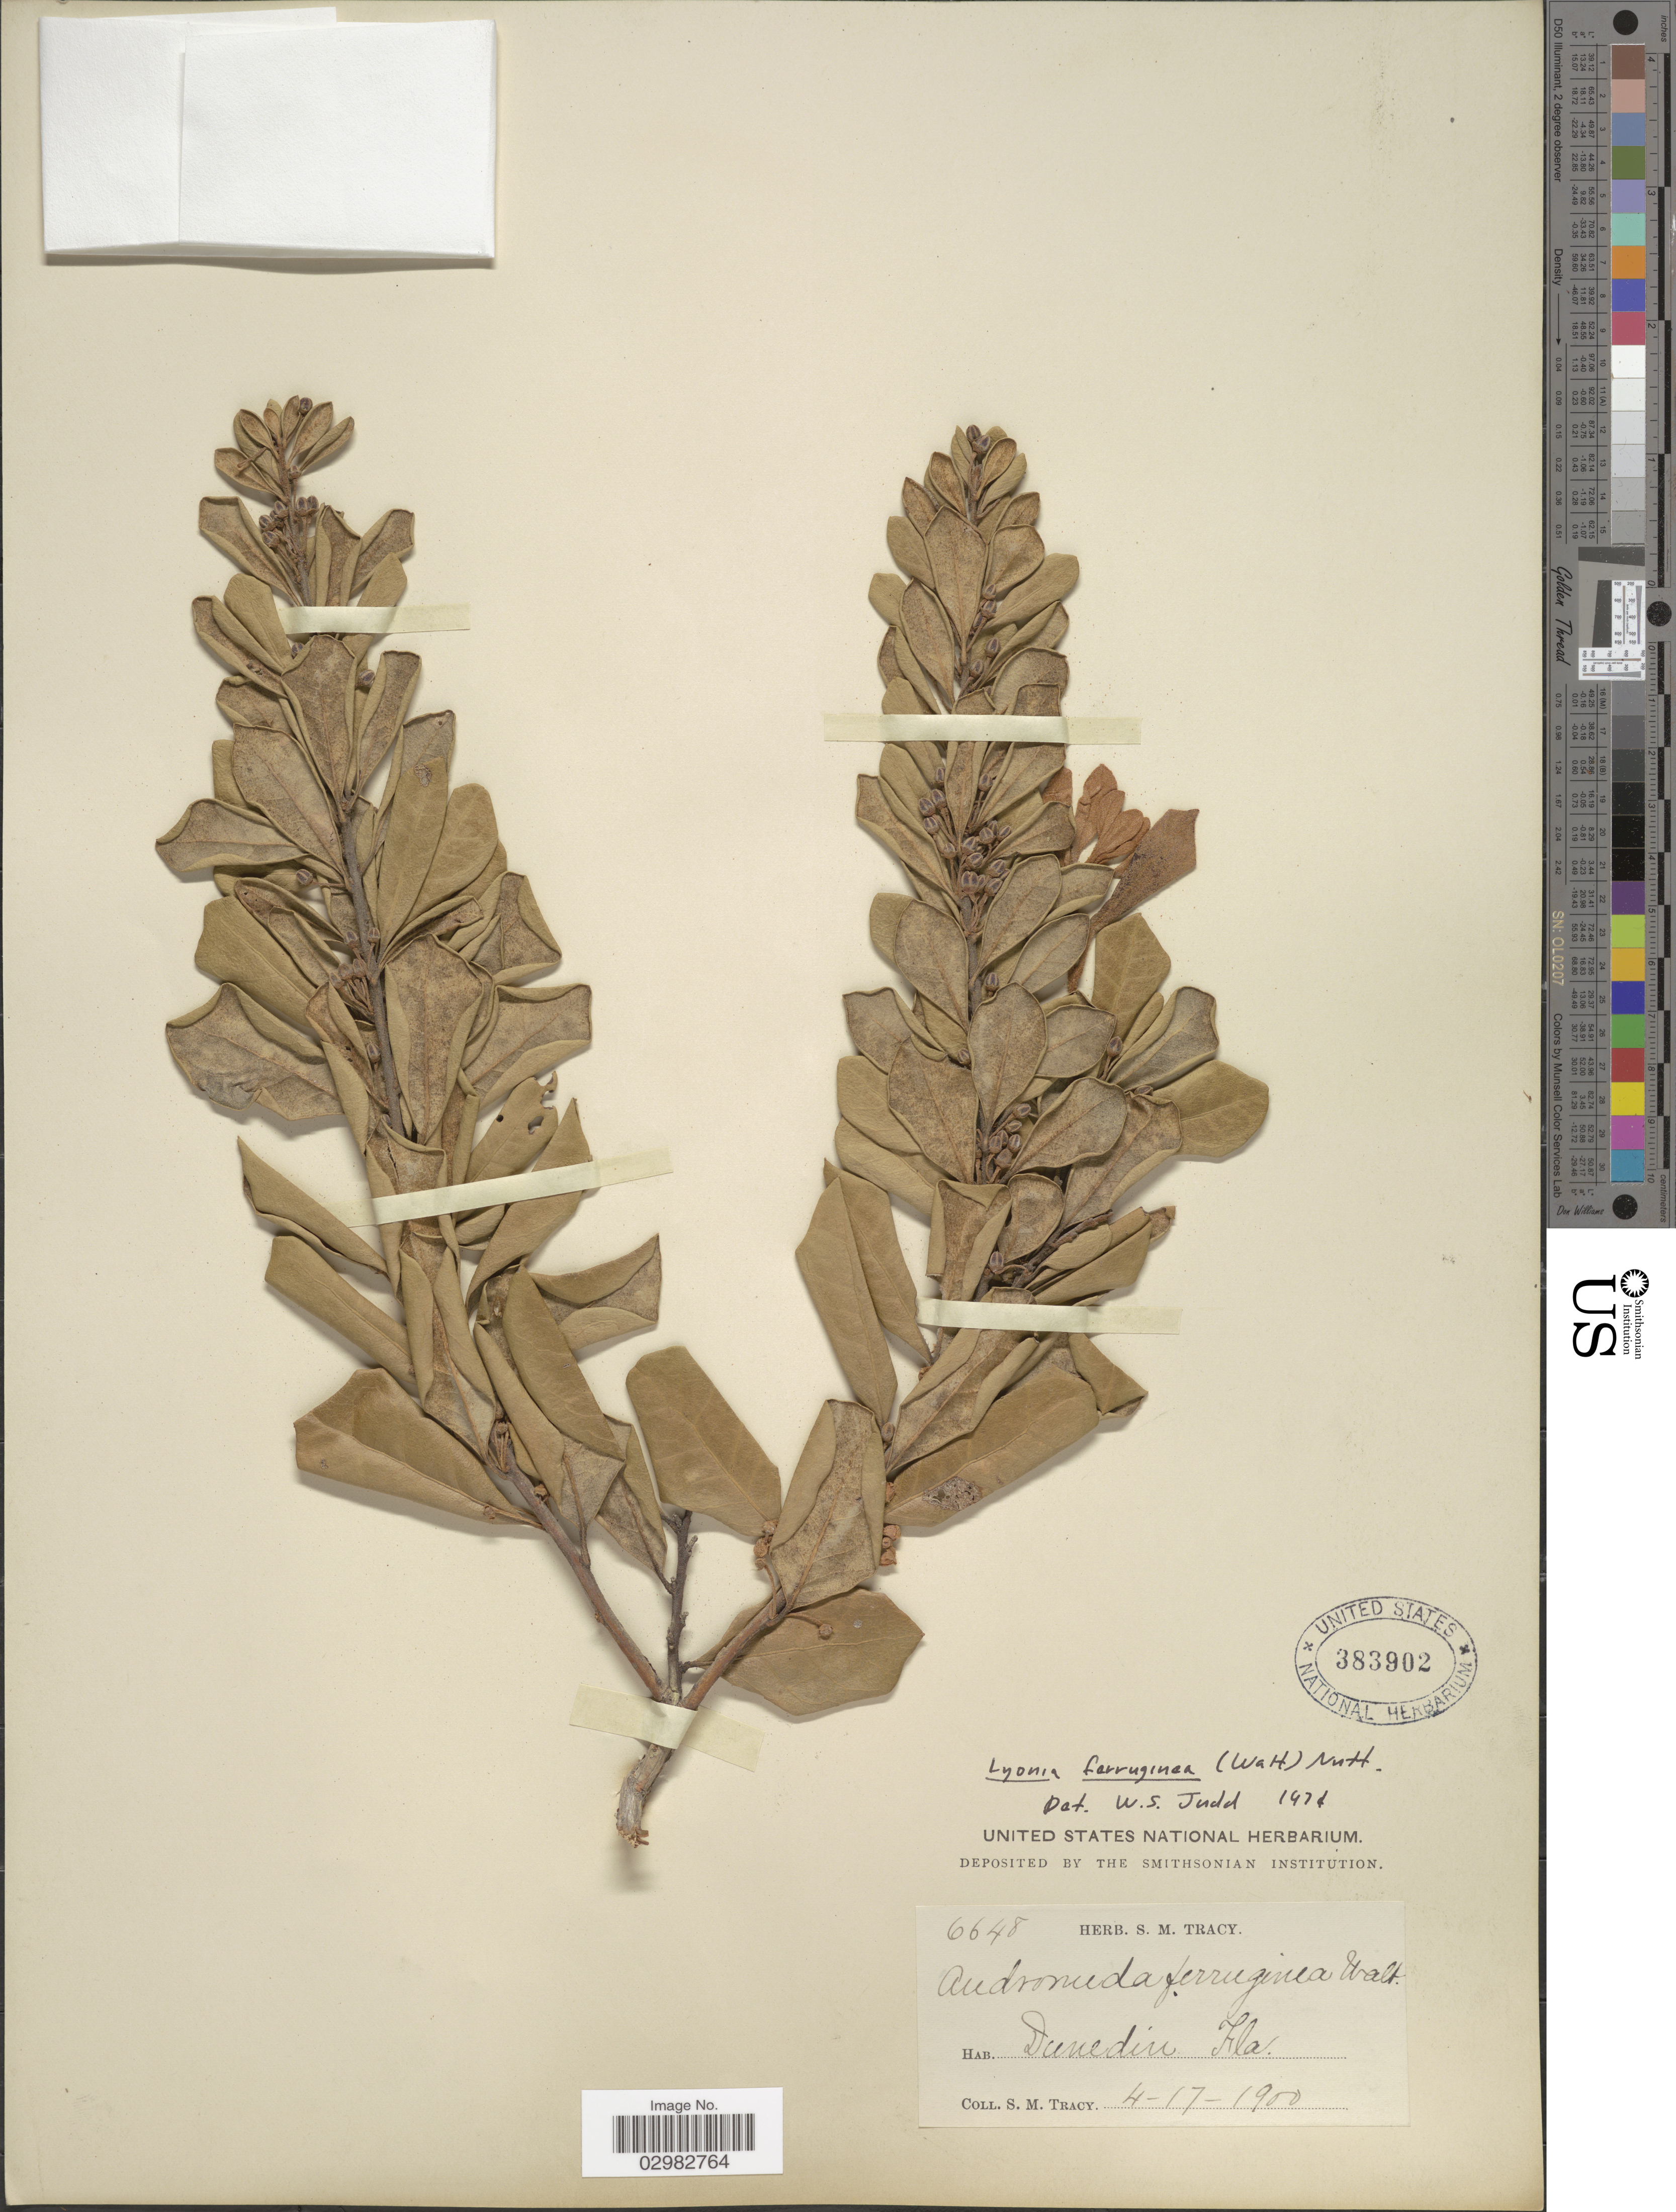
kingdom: Plantae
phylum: Tracheophyta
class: Magnoliopsida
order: Ericales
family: Ericaceae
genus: Lyonia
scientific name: Lyonia fruticosa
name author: (Michx.) G.S. Torr.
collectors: S. M. Tracy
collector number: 6648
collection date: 1900-04-17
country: United States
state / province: Florida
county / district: Pinellas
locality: Dunedin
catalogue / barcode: US 383902